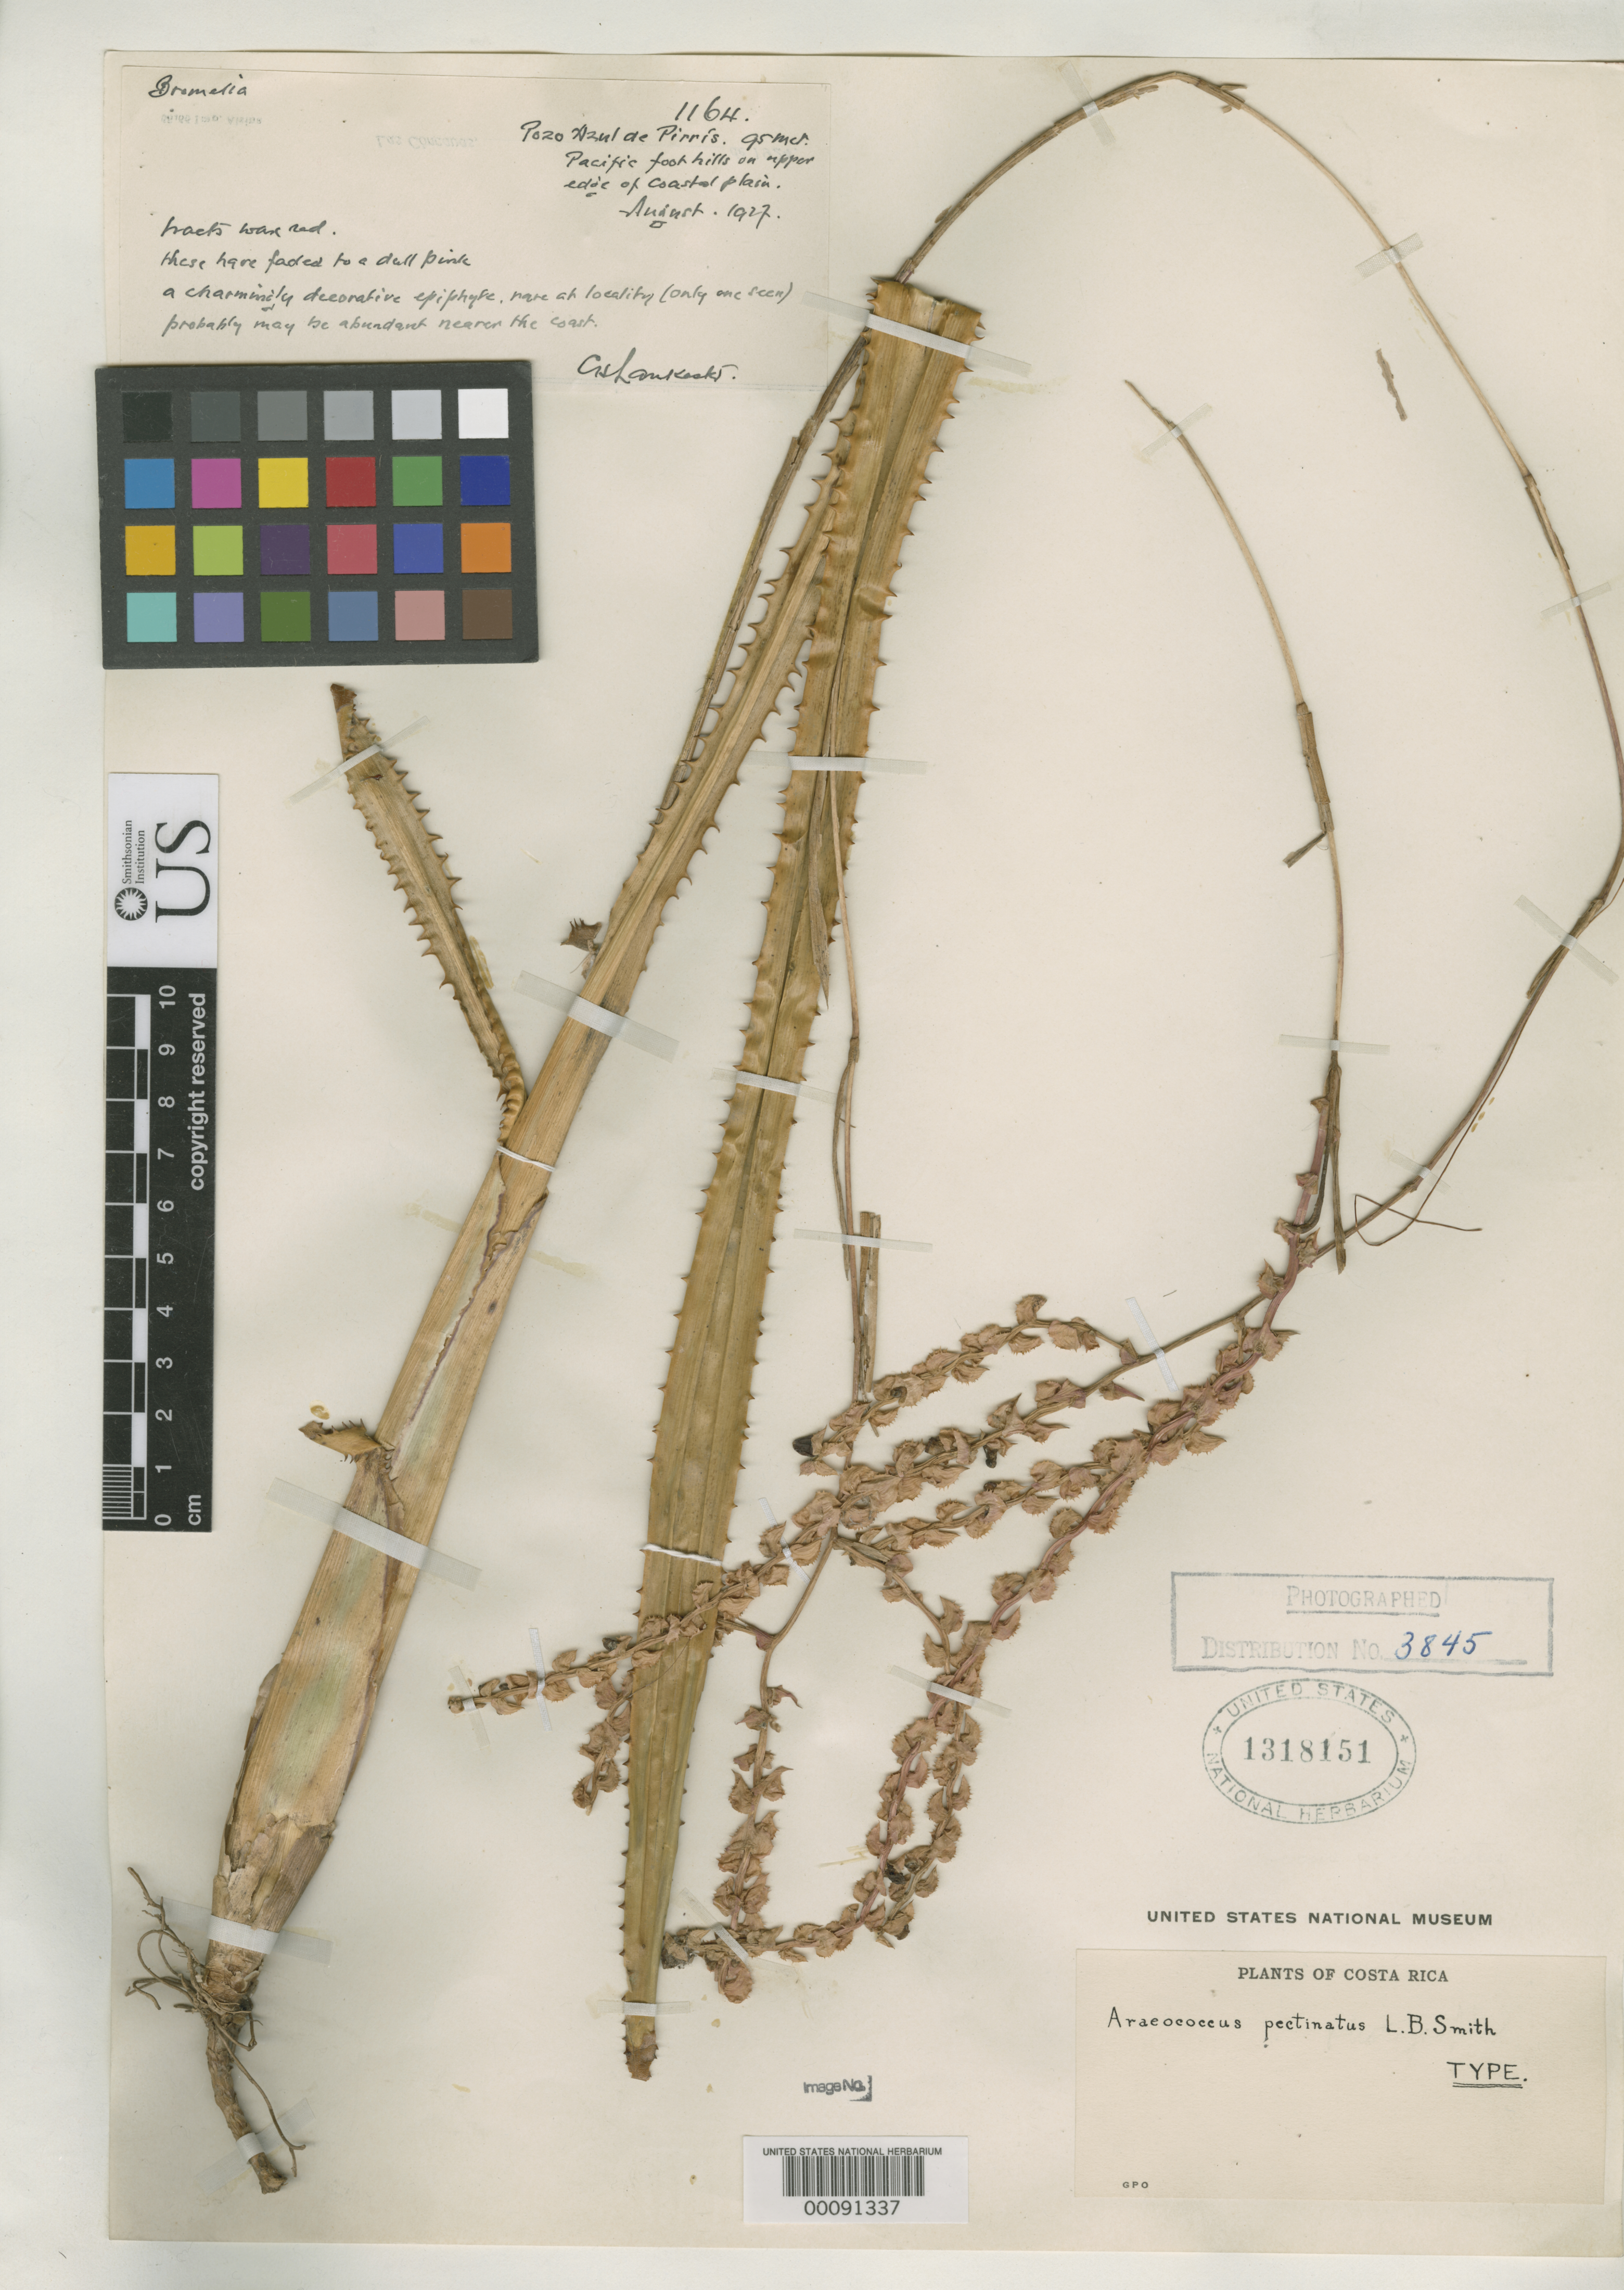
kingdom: Plantae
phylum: Tracheophyta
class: Liliopsida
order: Poales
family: Bromeliaceae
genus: Araeococcus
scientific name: Araeococcus pectinatus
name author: L.B. Sm.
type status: Holotype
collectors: C. H. Lankester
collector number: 1164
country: Costa Rica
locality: Pozo de Pirris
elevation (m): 95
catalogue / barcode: US 1318151